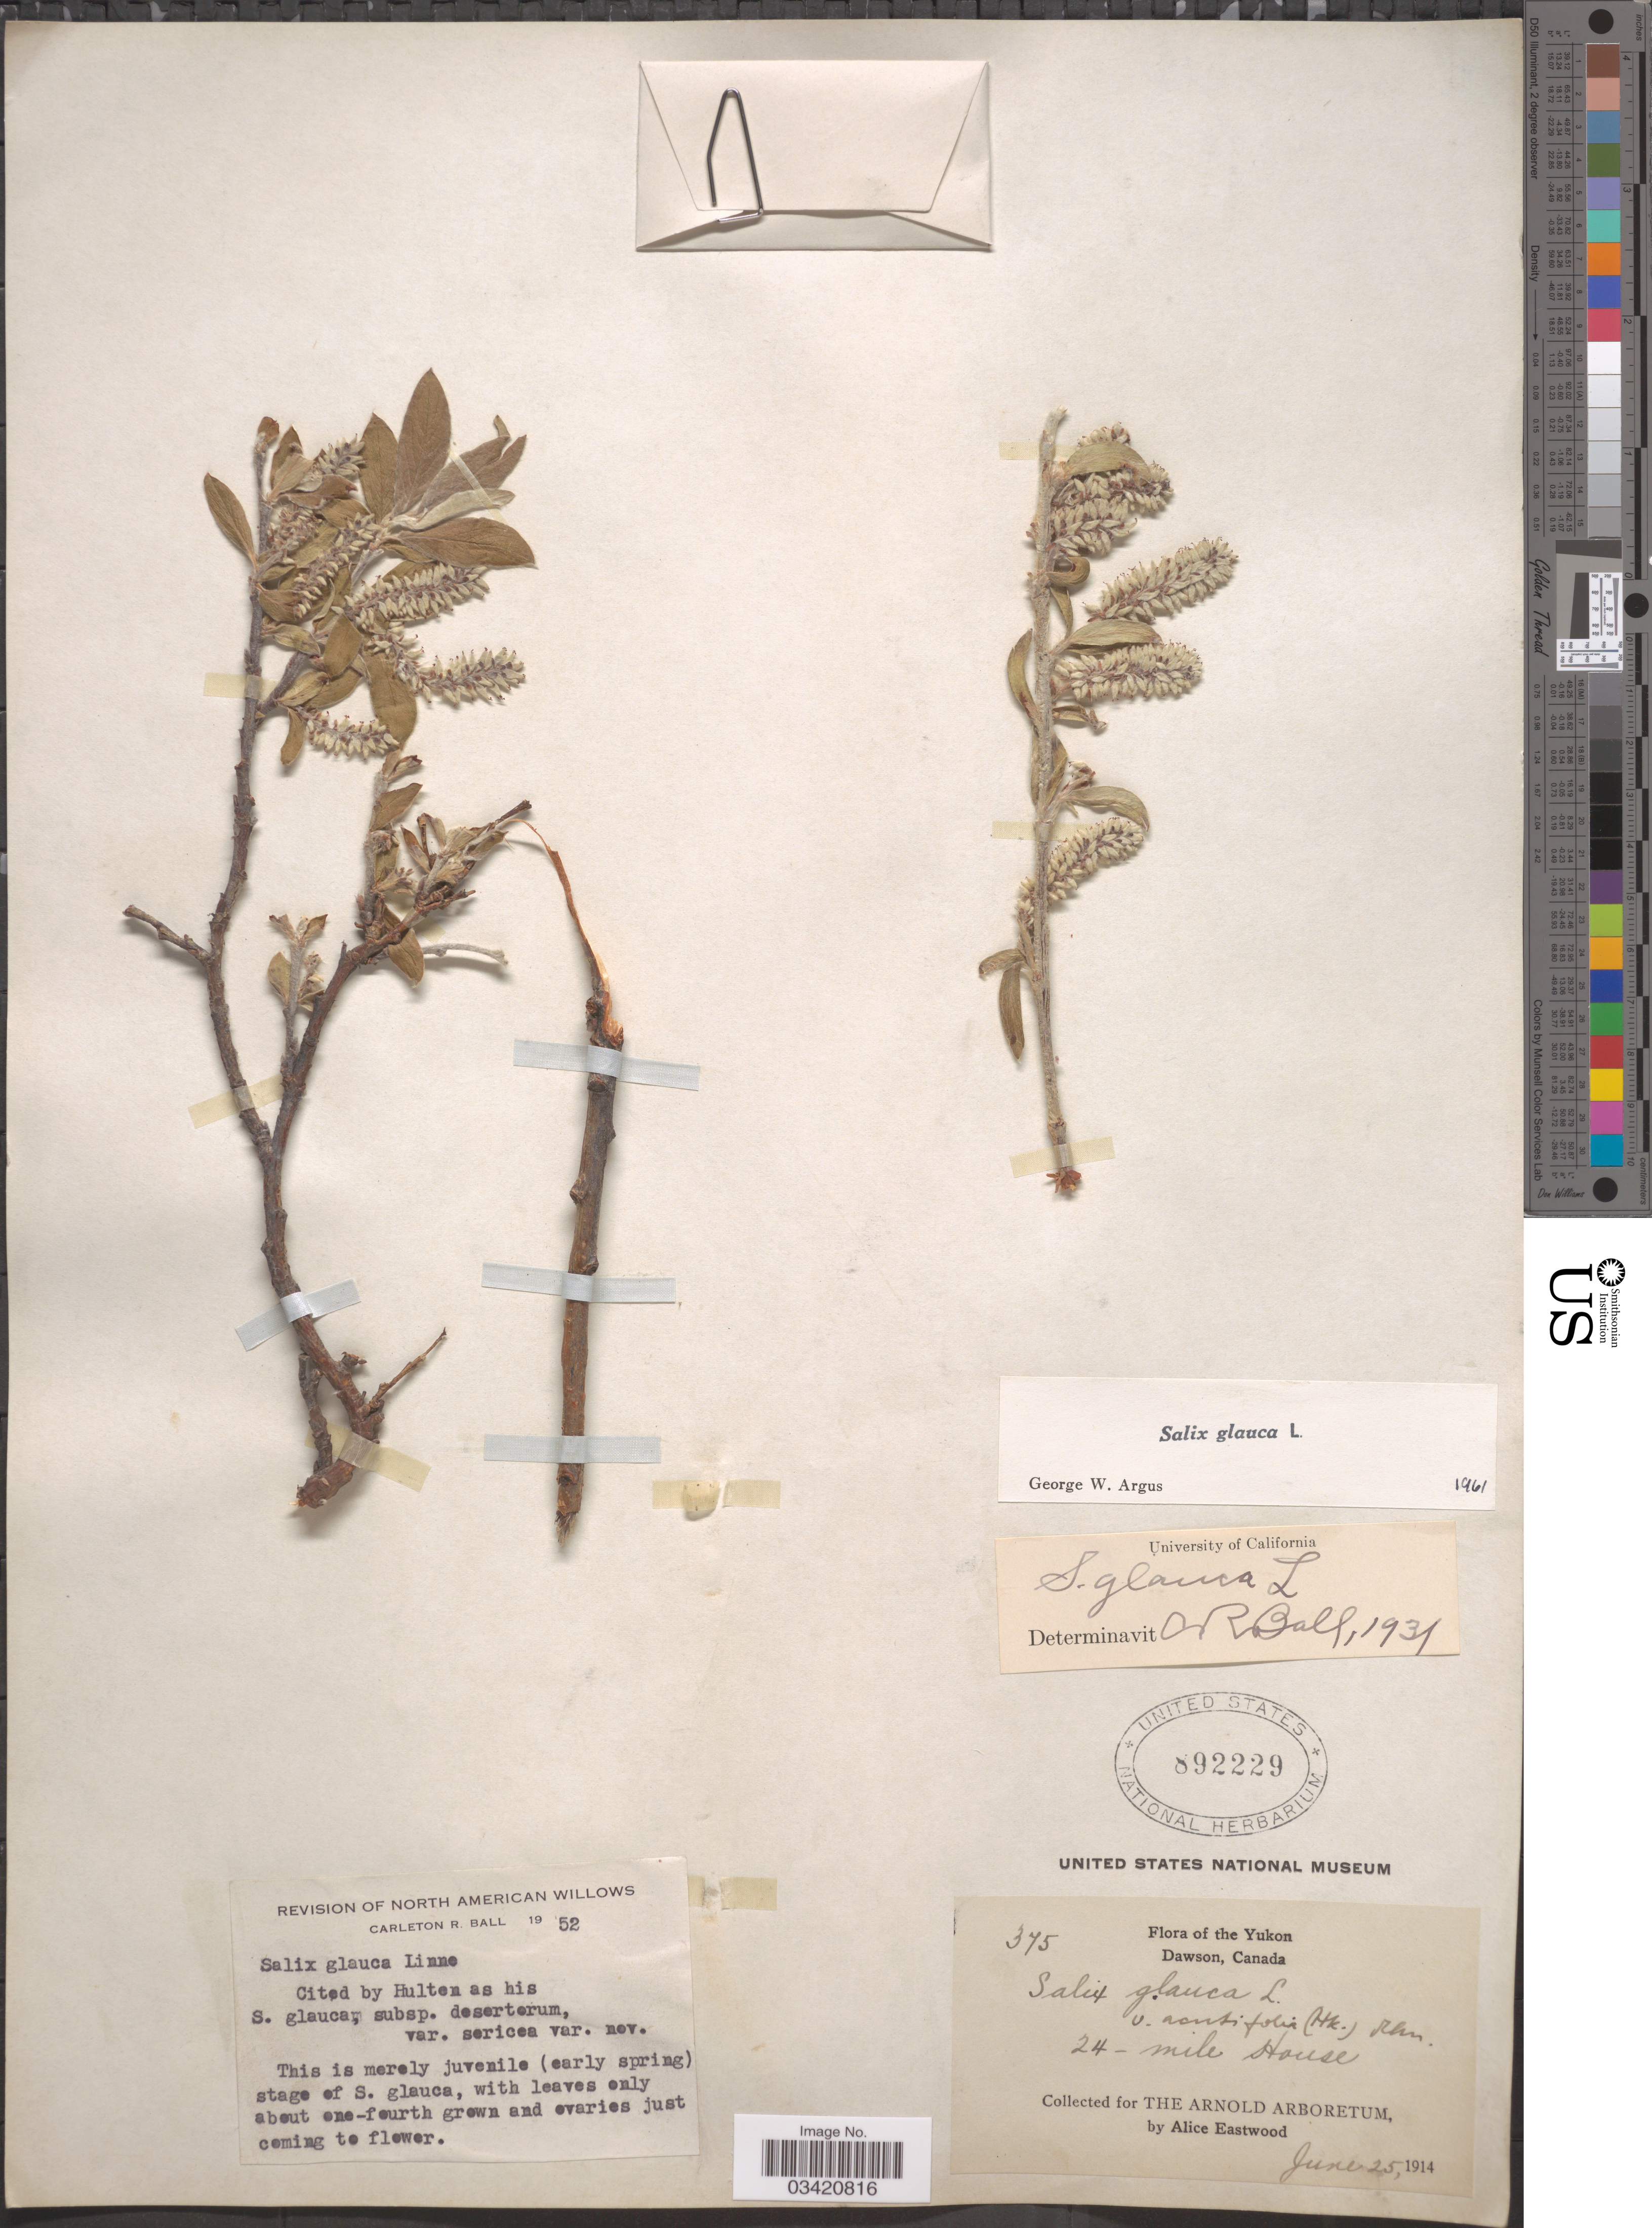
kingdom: Plantae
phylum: Tracheophyta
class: Magnoliopsida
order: Malpighiales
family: Salicaceae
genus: Salix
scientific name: Salix glauca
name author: L.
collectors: A. Eastwood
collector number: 375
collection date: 1914-06-25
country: Canada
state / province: Yukon Territory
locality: Yukon. Dawson. 24-mile House.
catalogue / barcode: US 892229